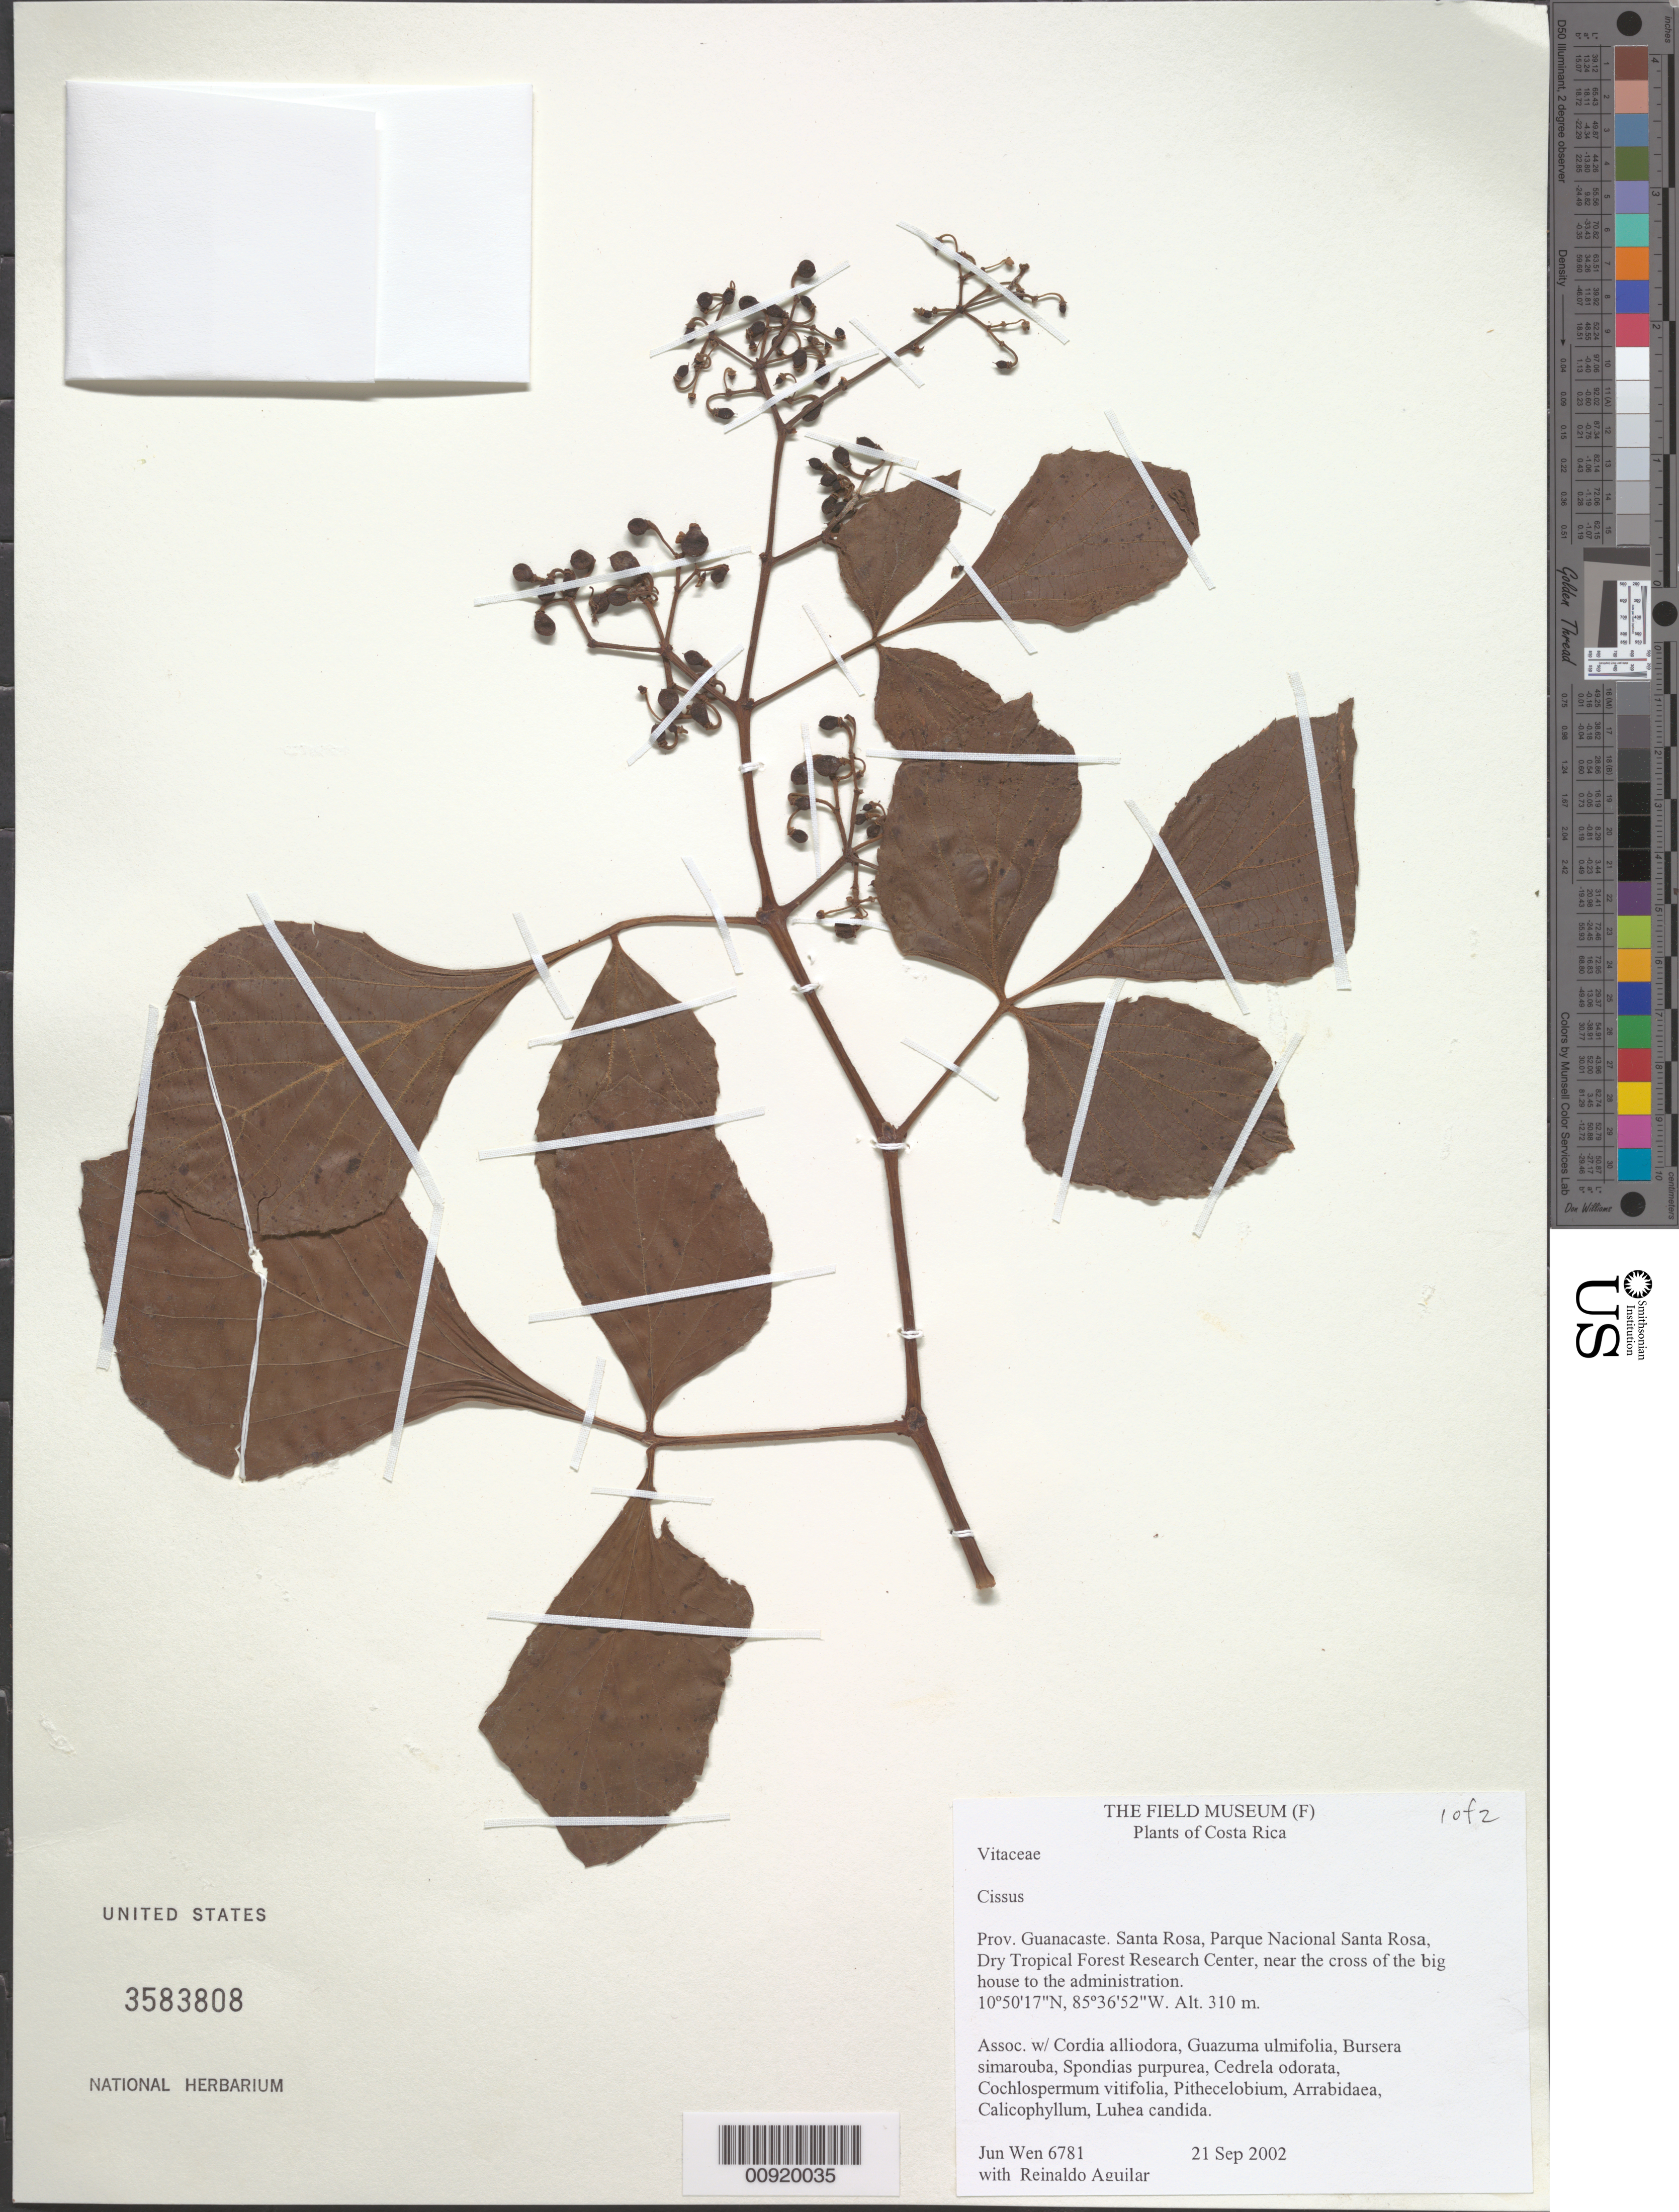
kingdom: Plantae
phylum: Tracheophyta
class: Magnoliopsida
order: Vitales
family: Vitaceae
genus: Cissus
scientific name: Cissus sp.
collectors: J. Wen & R. Aguilar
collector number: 6781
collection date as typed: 21 Sep 2002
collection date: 2002-09-21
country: Costa Rica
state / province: Guanacaste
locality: Santa Rosa, Parque Nacional Santa Rosa, Dry Tropical Forest Research Center, near the cross of the big house to the administration.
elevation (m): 310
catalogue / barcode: US 3583808